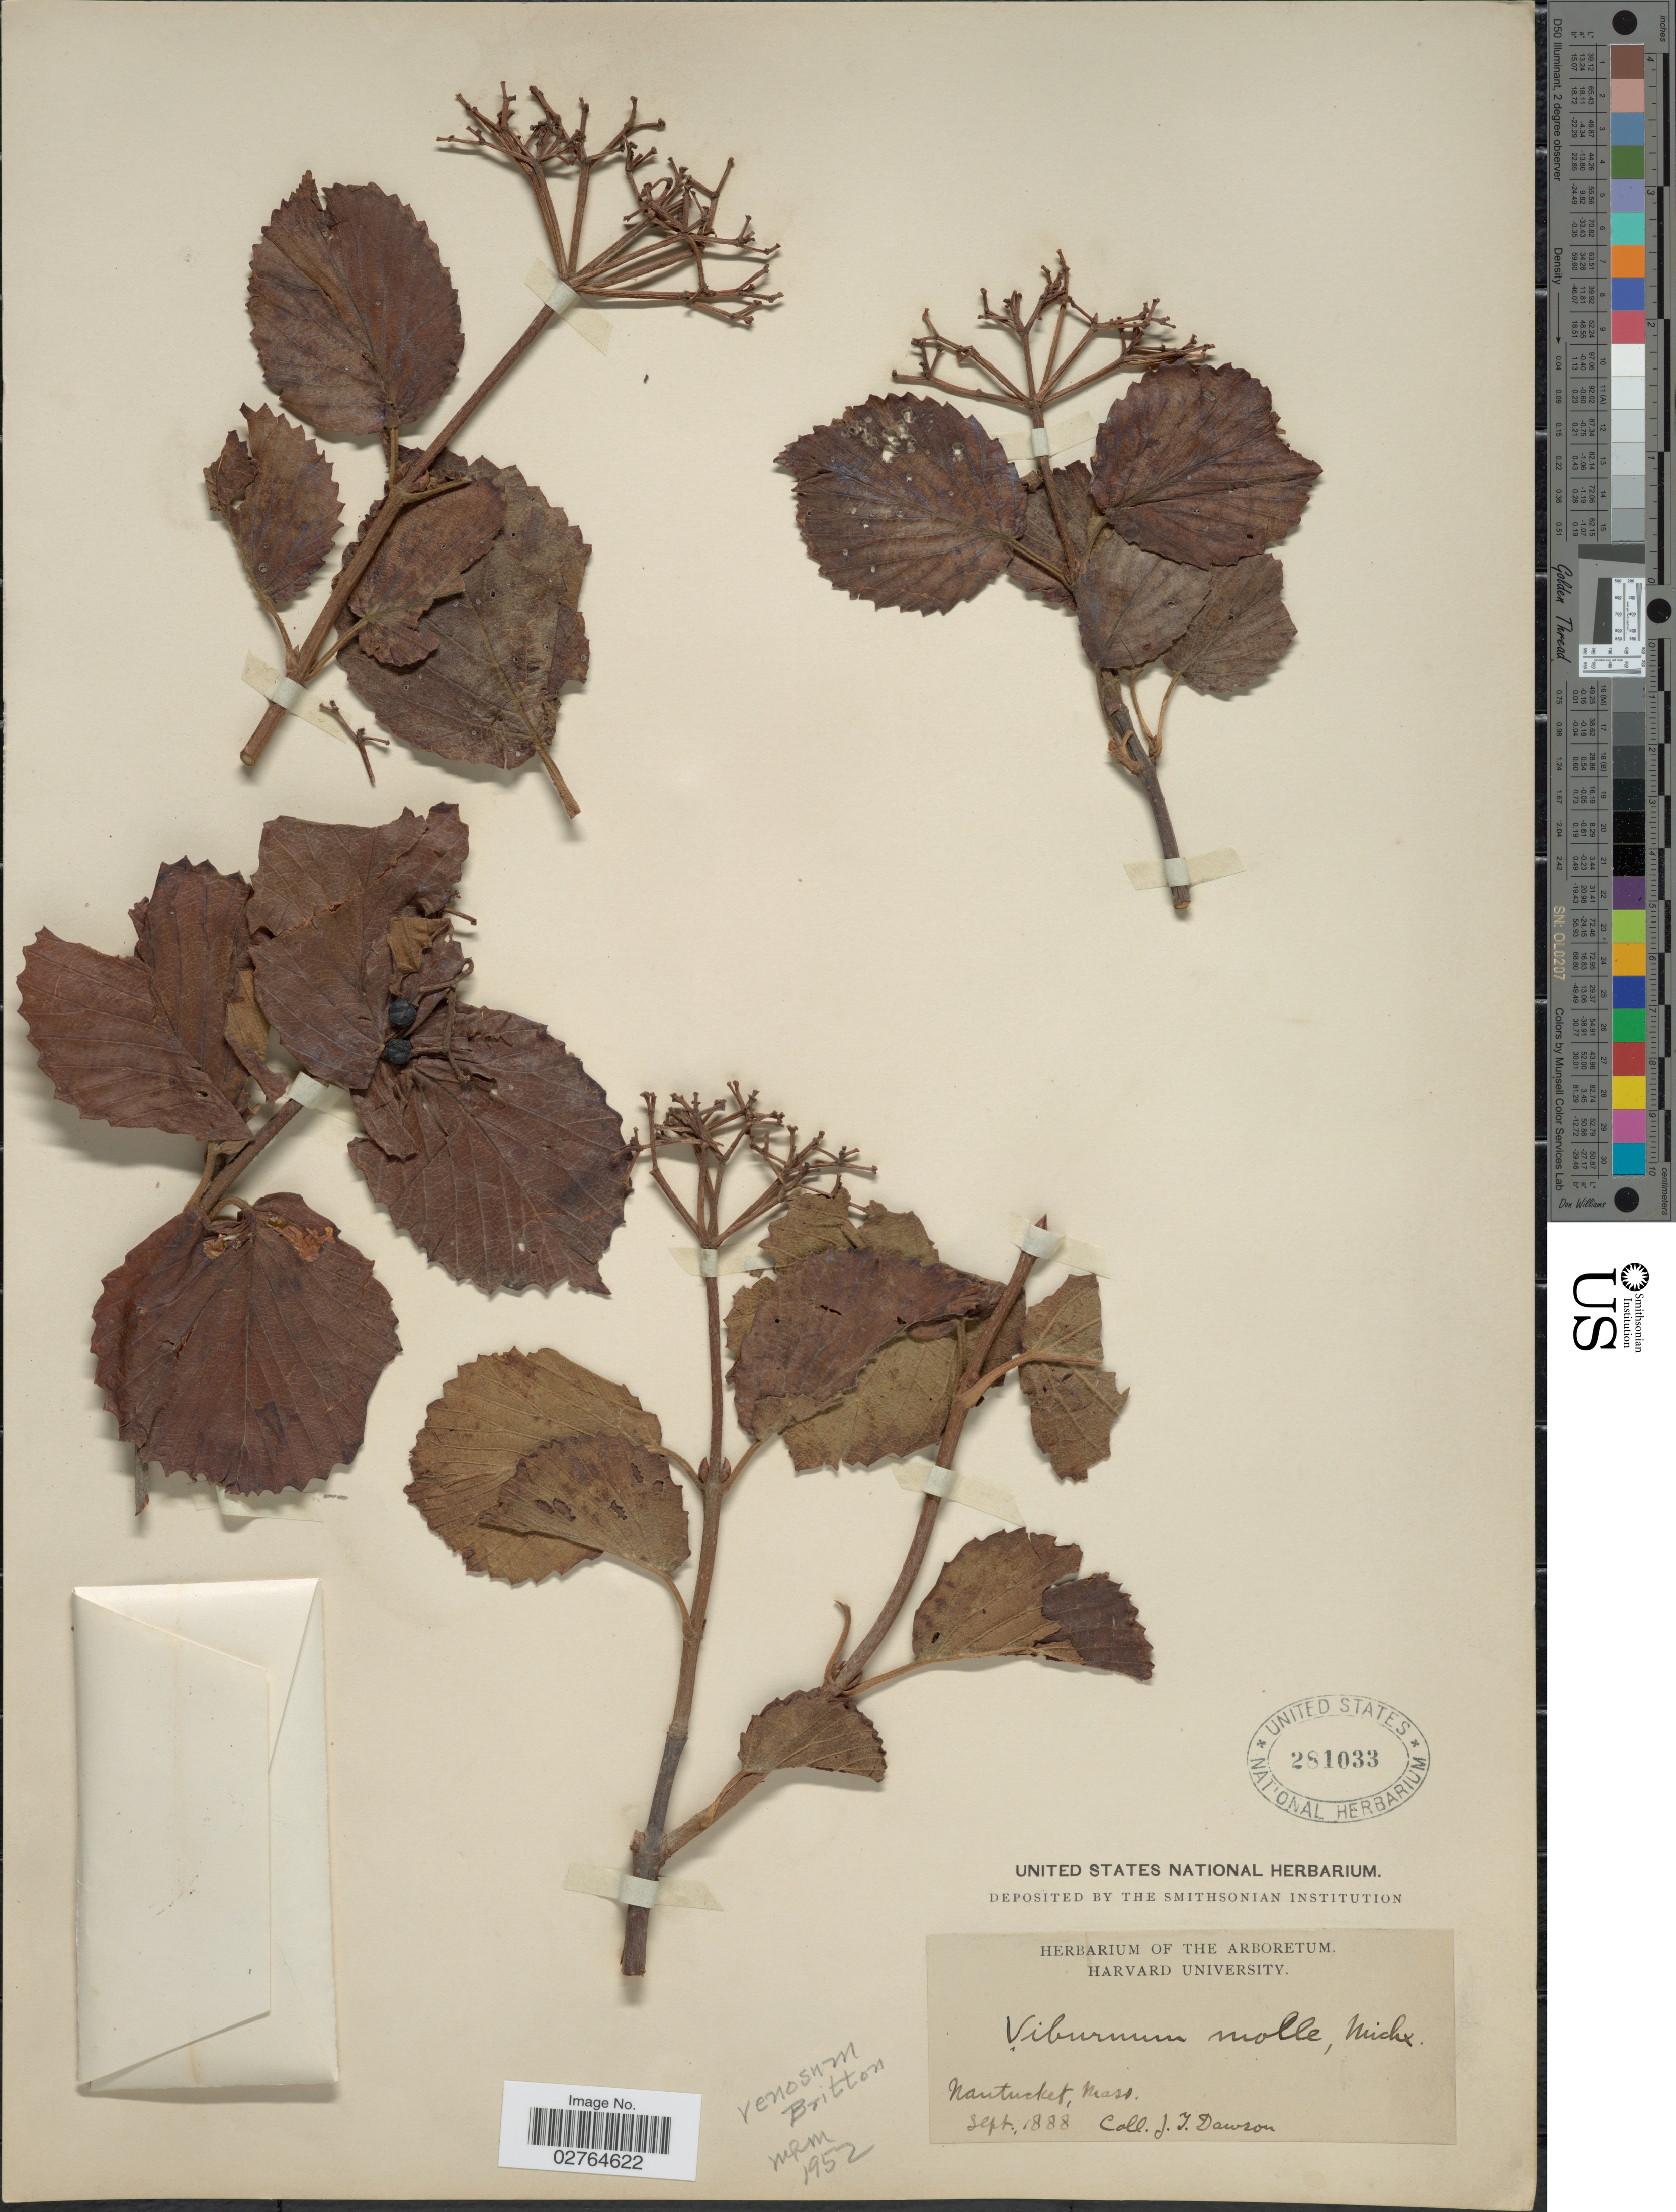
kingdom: Plantae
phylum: Tracheophyta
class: Magnoliopsida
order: Dipsacales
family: Viburnaceae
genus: Viburnum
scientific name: Viburnum venosum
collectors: J. Dawson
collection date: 1888-09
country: United States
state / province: Massachusetts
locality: Nantucket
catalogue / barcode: US 281033